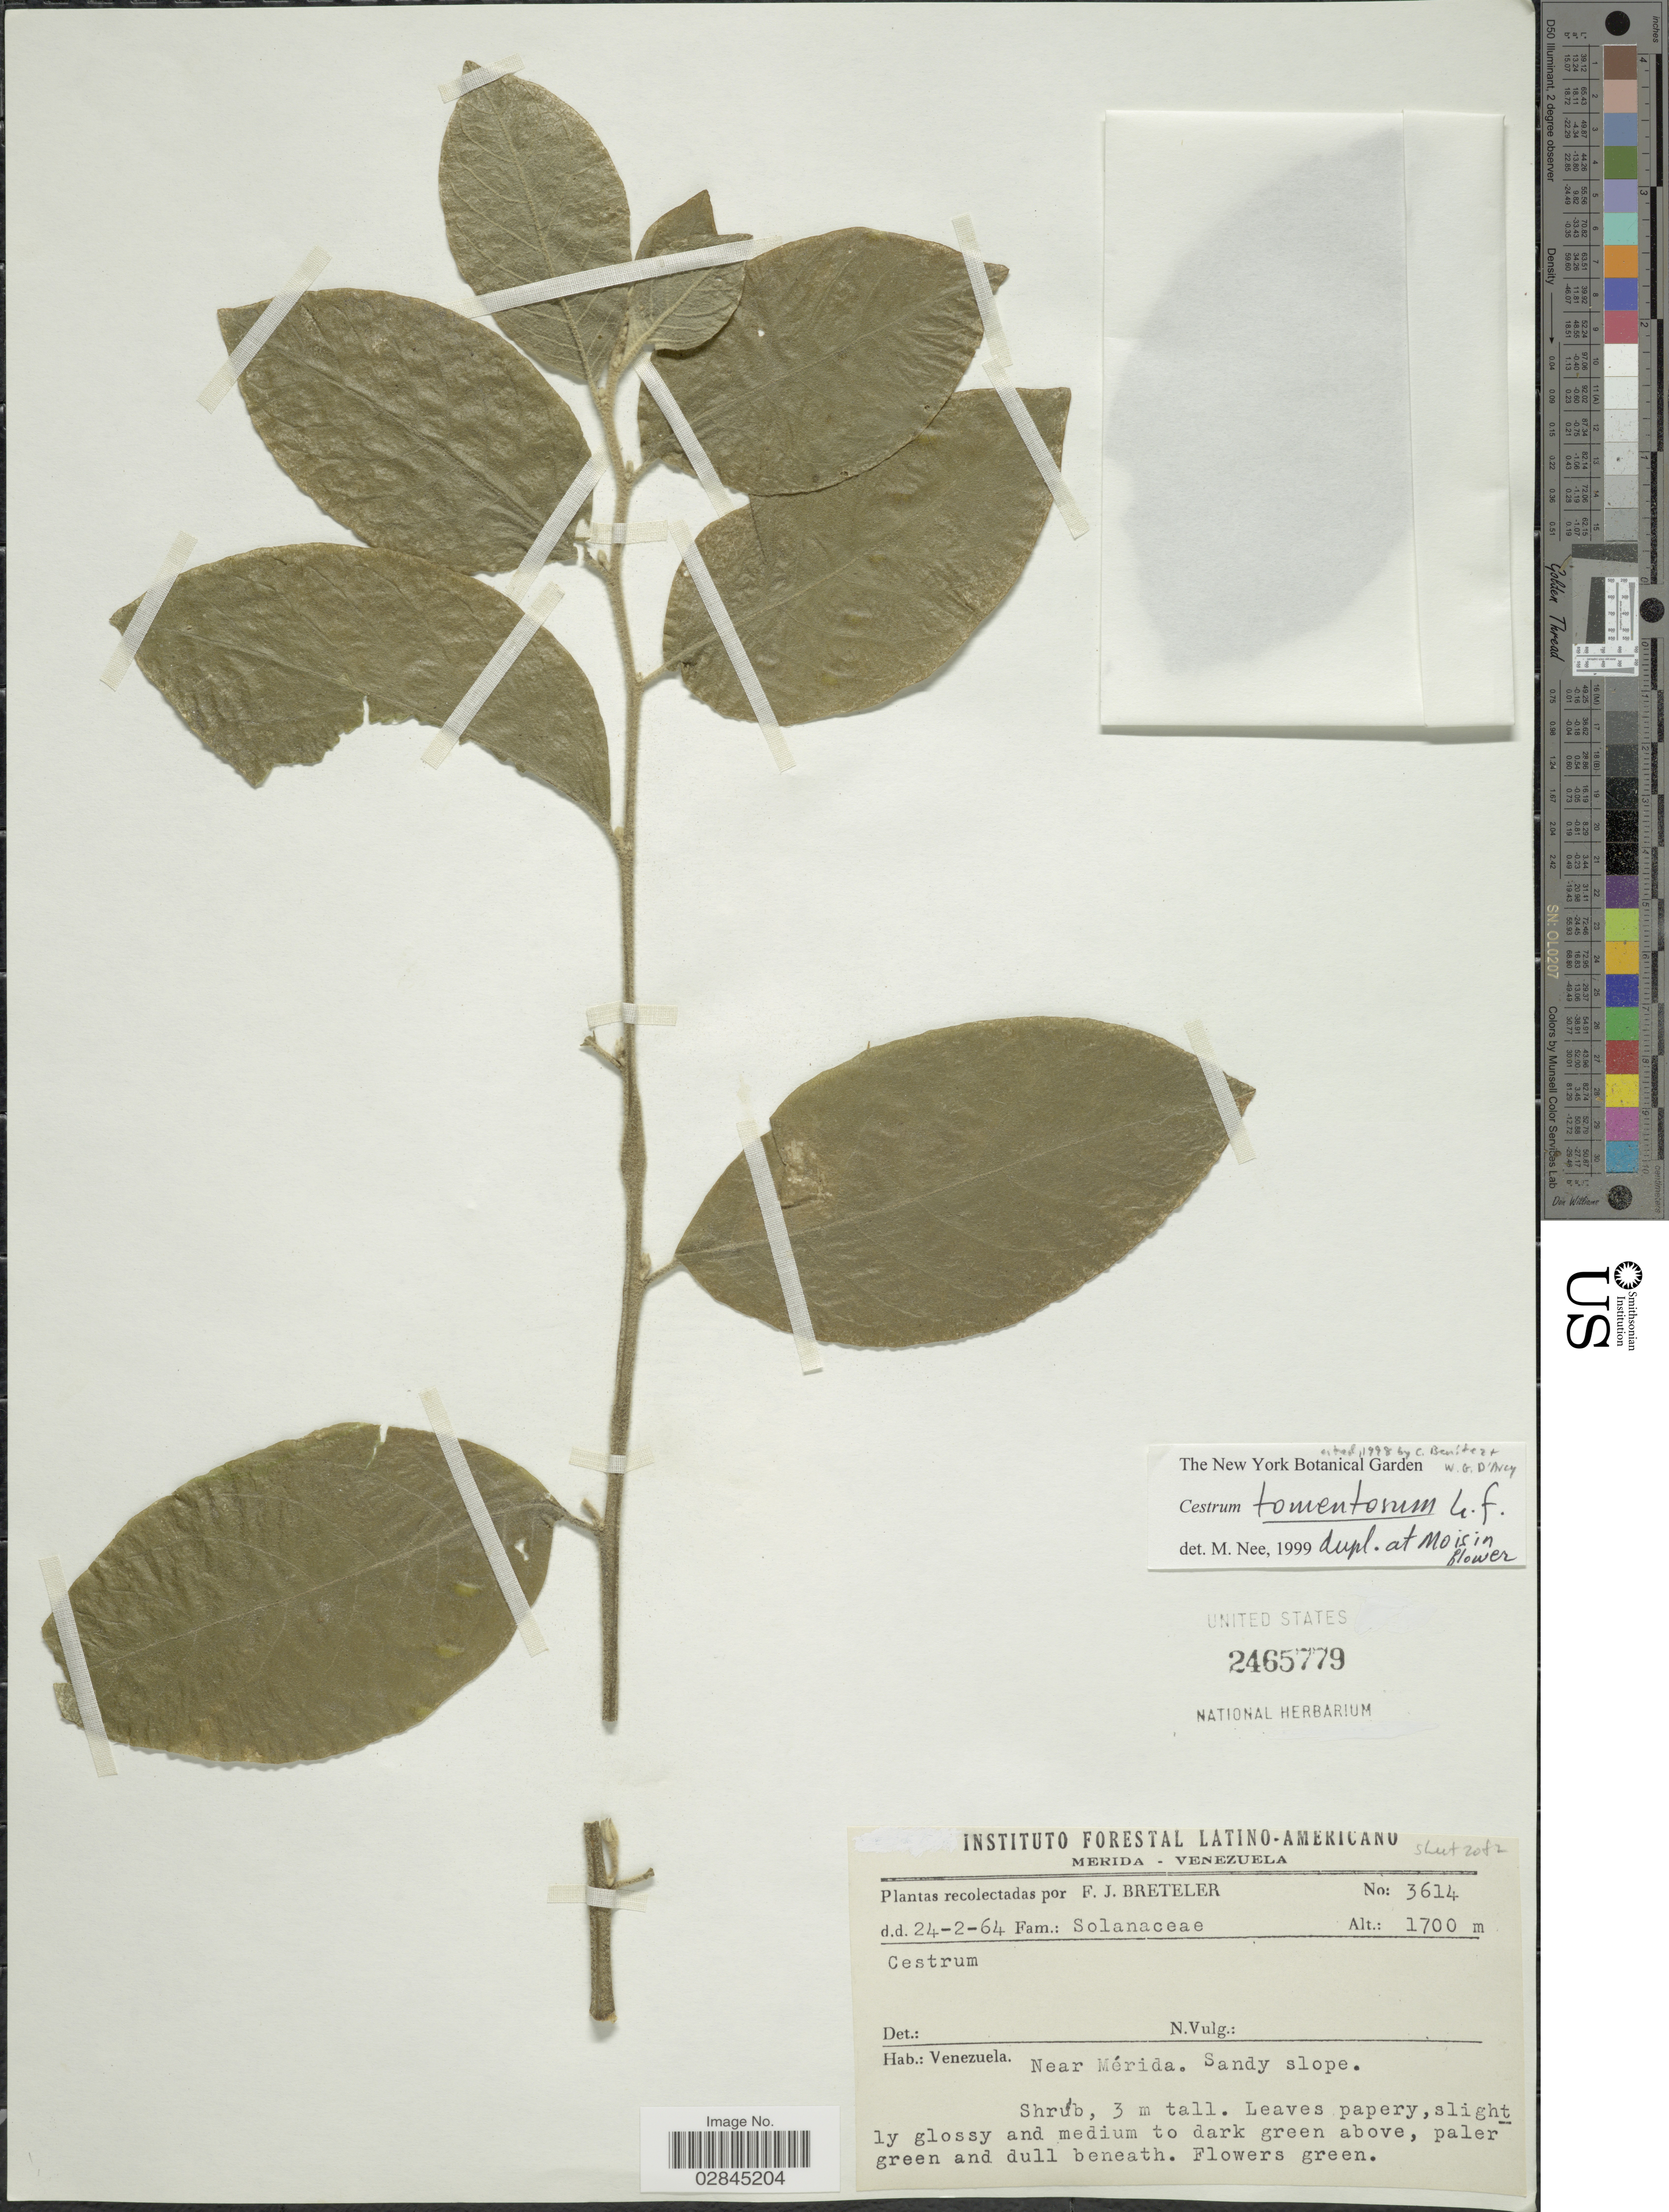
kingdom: Plantae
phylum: Tracheophyta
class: Magnoliopsida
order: Solanales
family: Solanaceae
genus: Cestrum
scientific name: Cestrum tomentosum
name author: L. f.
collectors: F. J. Breteler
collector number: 3614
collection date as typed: Transcribed d/m/y: 24/2/64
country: Venezuela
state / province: Mérida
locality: Near Mérida.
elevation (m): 1700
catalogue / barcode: US 2465779